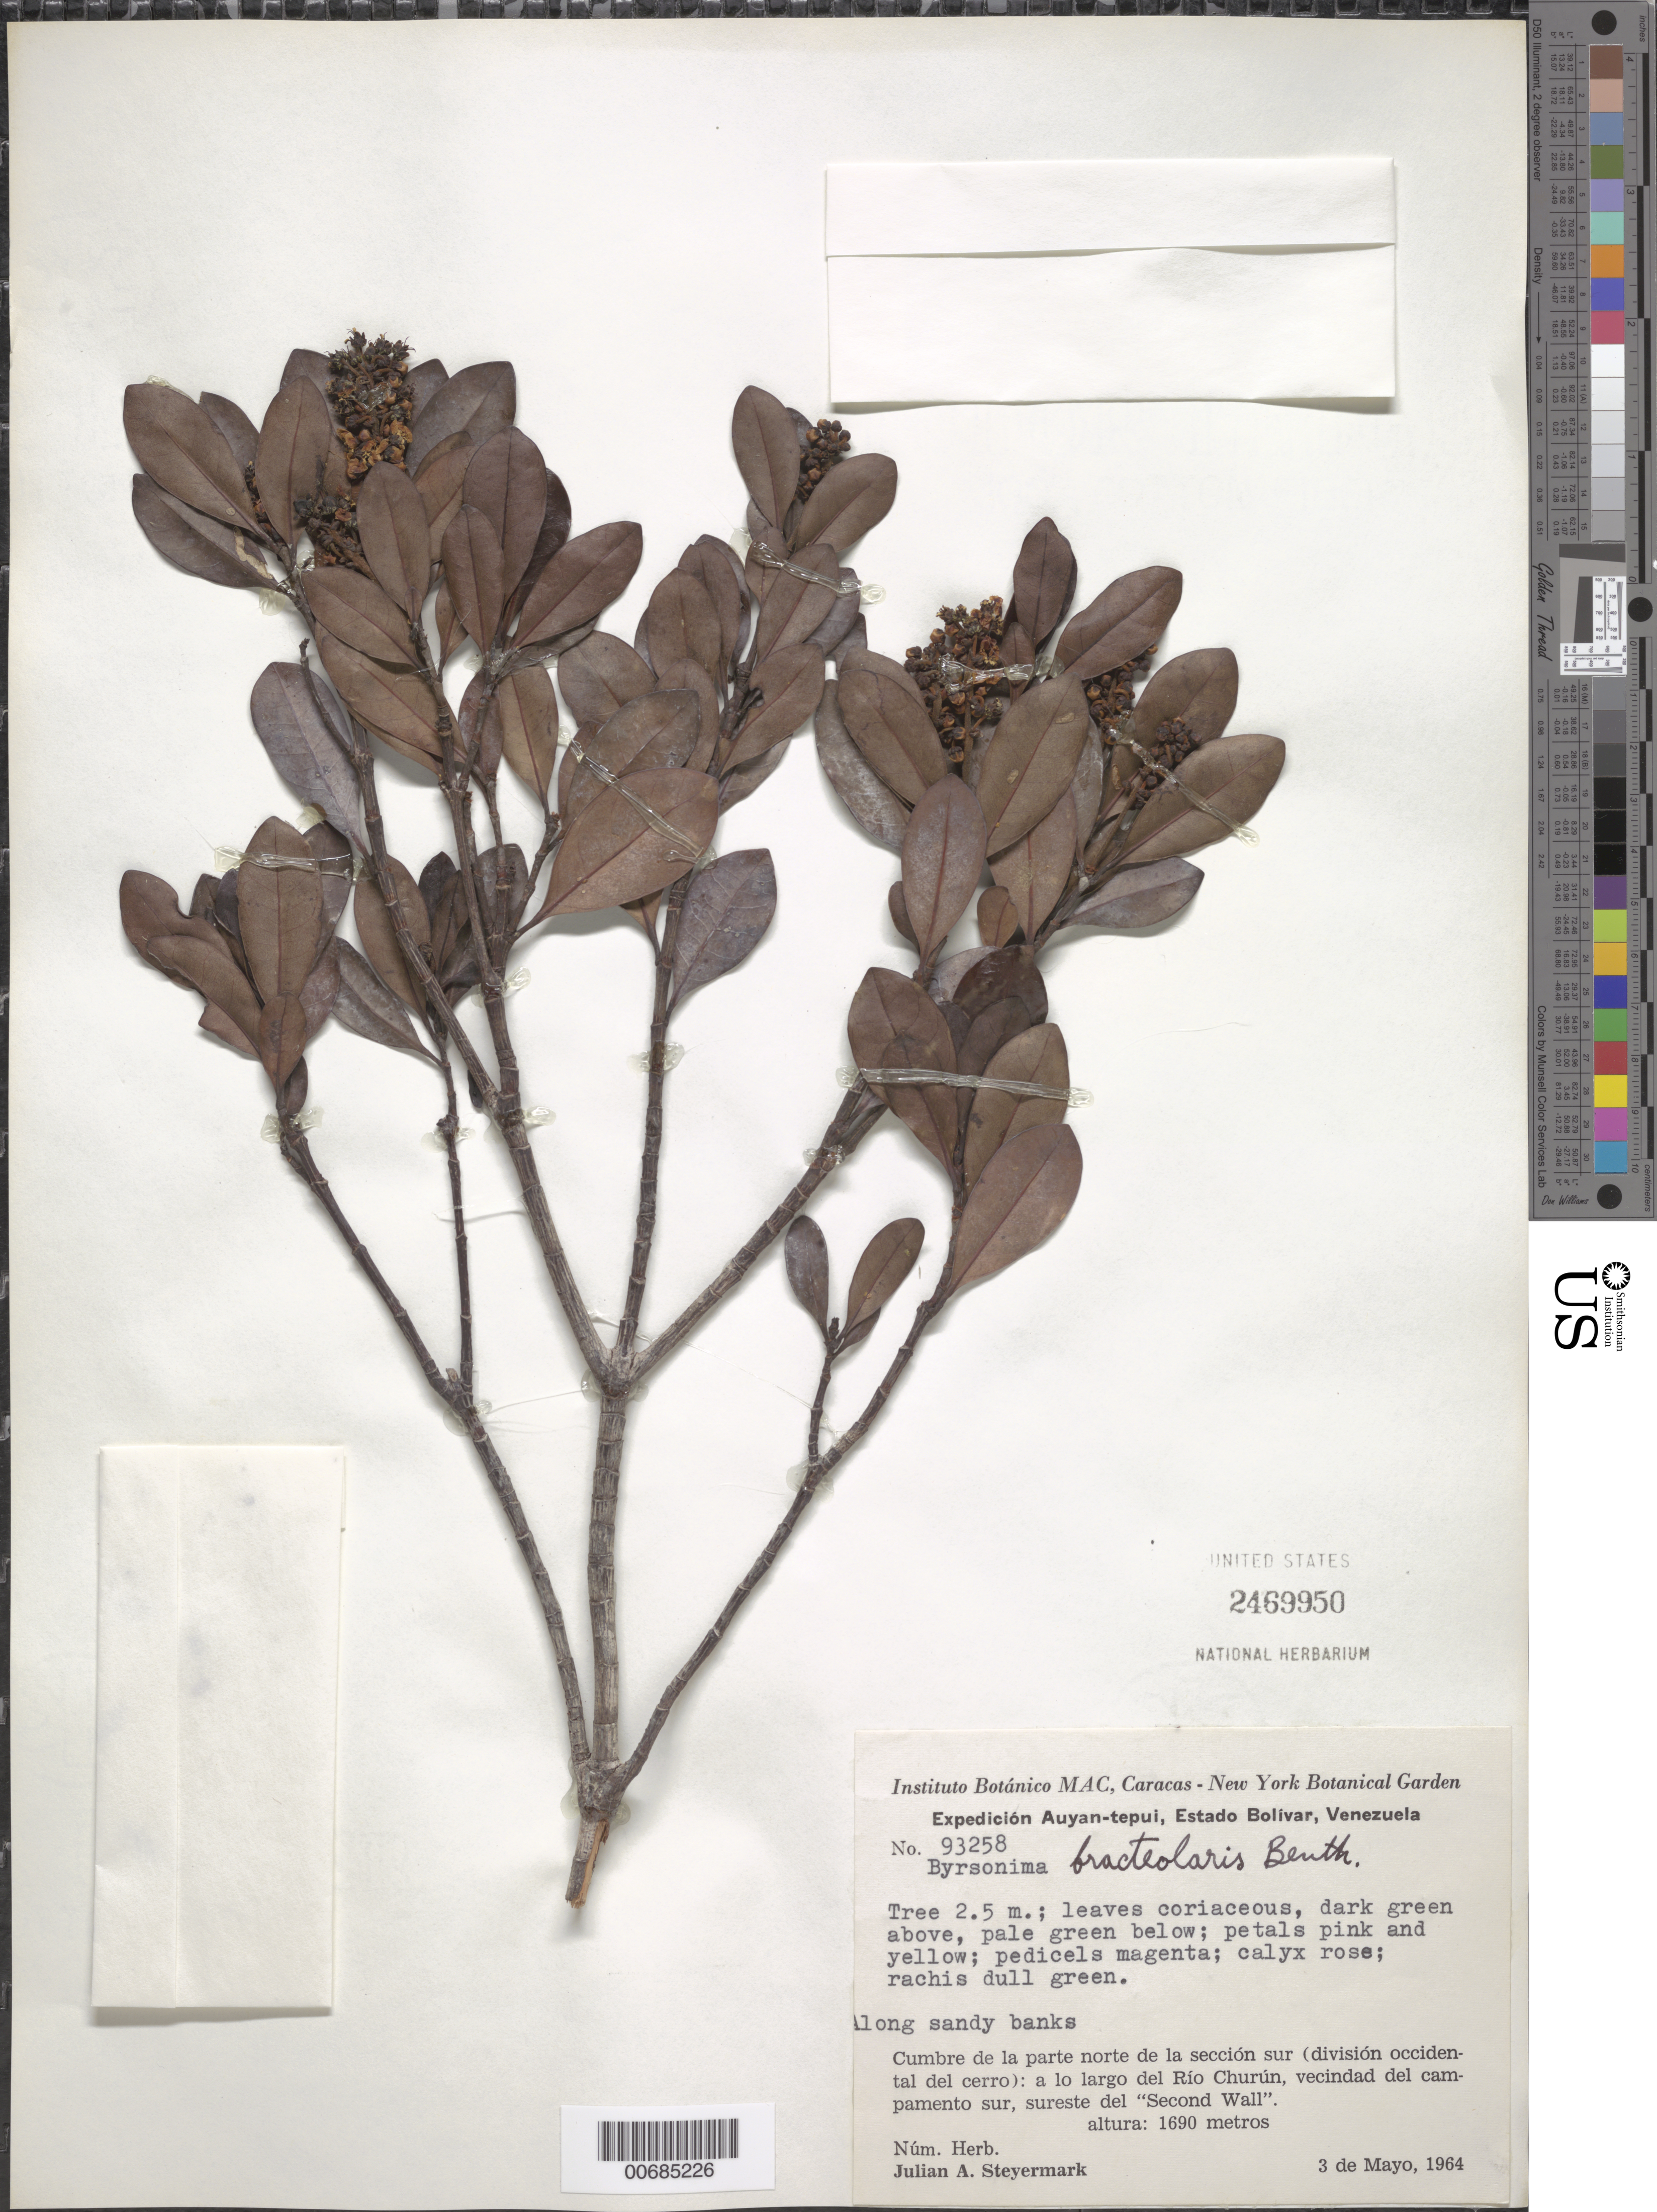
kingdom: Plantae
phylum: Tracheophyta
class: Magnoliopsida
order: Malpighiales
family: Malpighiaceae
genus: Byrsonima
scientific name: Byrsonima bracteolaris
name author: Benth.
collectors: J. Steyermark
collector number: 93258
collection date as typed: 3-May-64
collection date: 1964-05-03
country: Venezuela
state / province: Bolívar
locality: Auyan-tepuí, Río Churún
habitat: Sandy beaches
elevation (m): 1690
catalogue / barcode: US 2469950